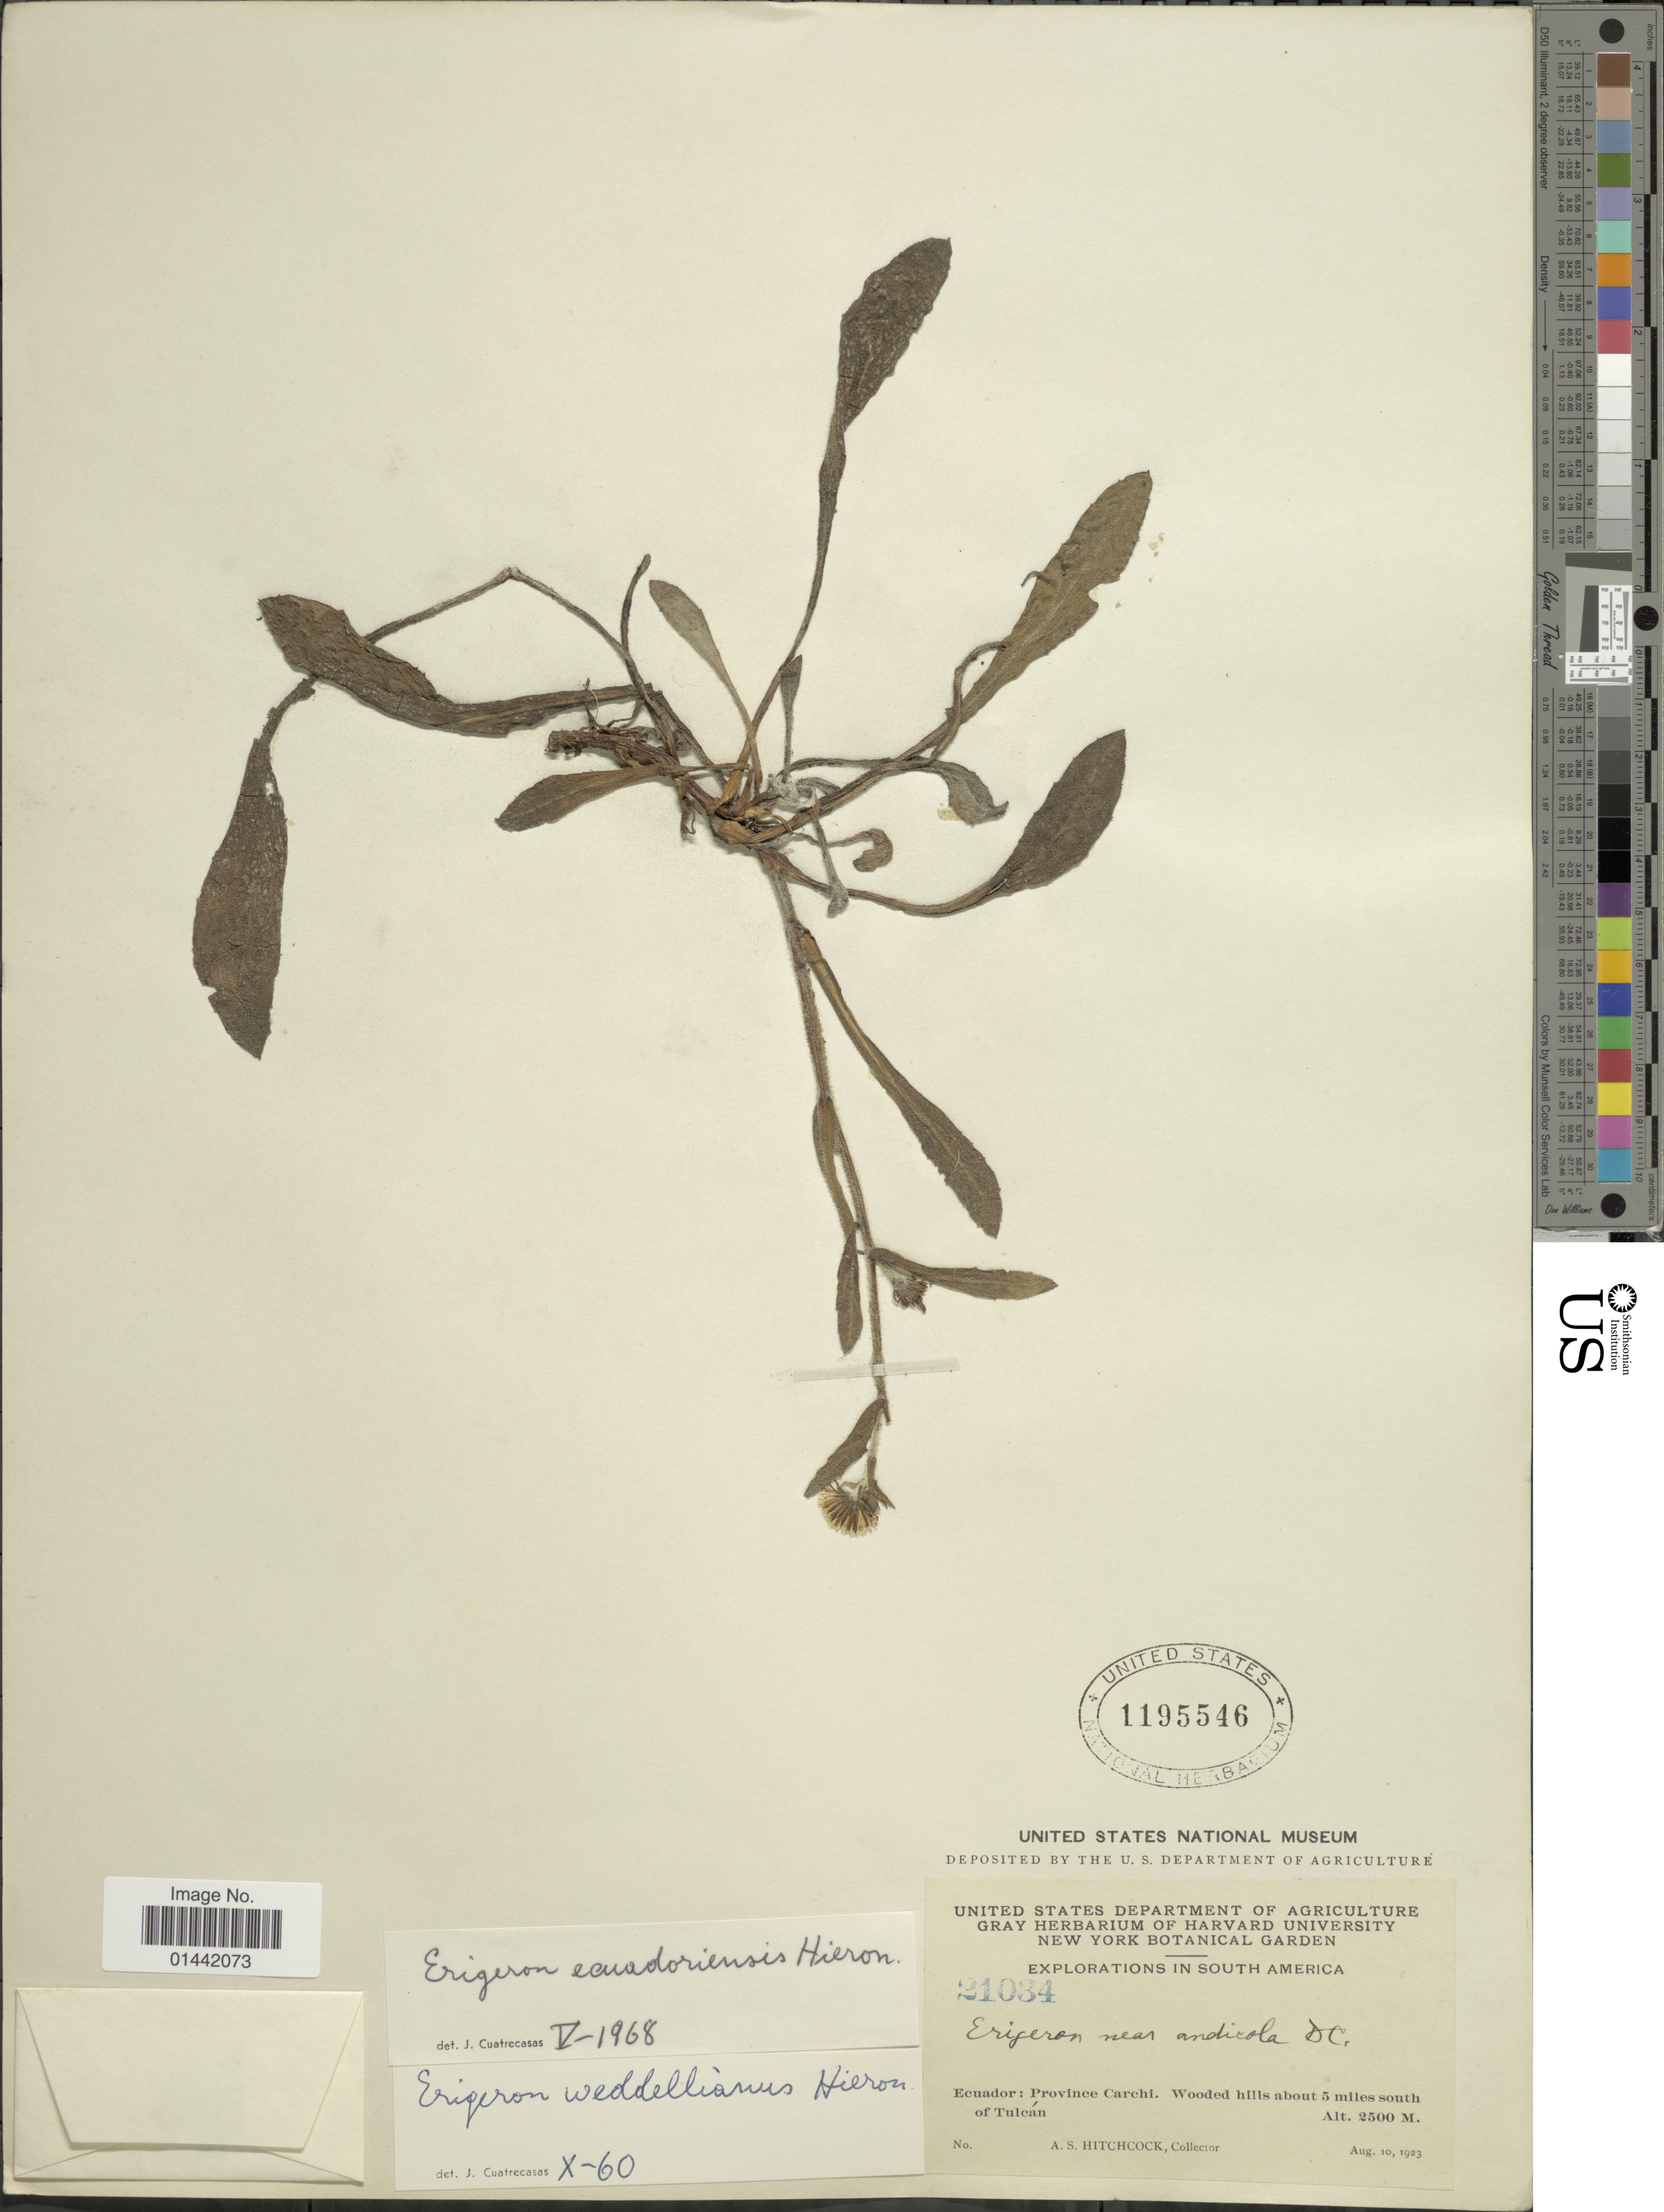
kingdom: Plantae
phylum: Tracheophyta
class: Magnoliopsida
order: Asterales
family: Asteraceae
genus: Erigeron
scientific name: Erigeron ecuadoriensis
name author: Hieron.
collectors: A. S. Hitchcock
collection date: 1923-08-10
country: Ecuador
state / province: Carchi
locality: South America, wooded hills about 5 miles south of Tulcán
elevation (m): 2500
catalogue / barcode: US 1195546